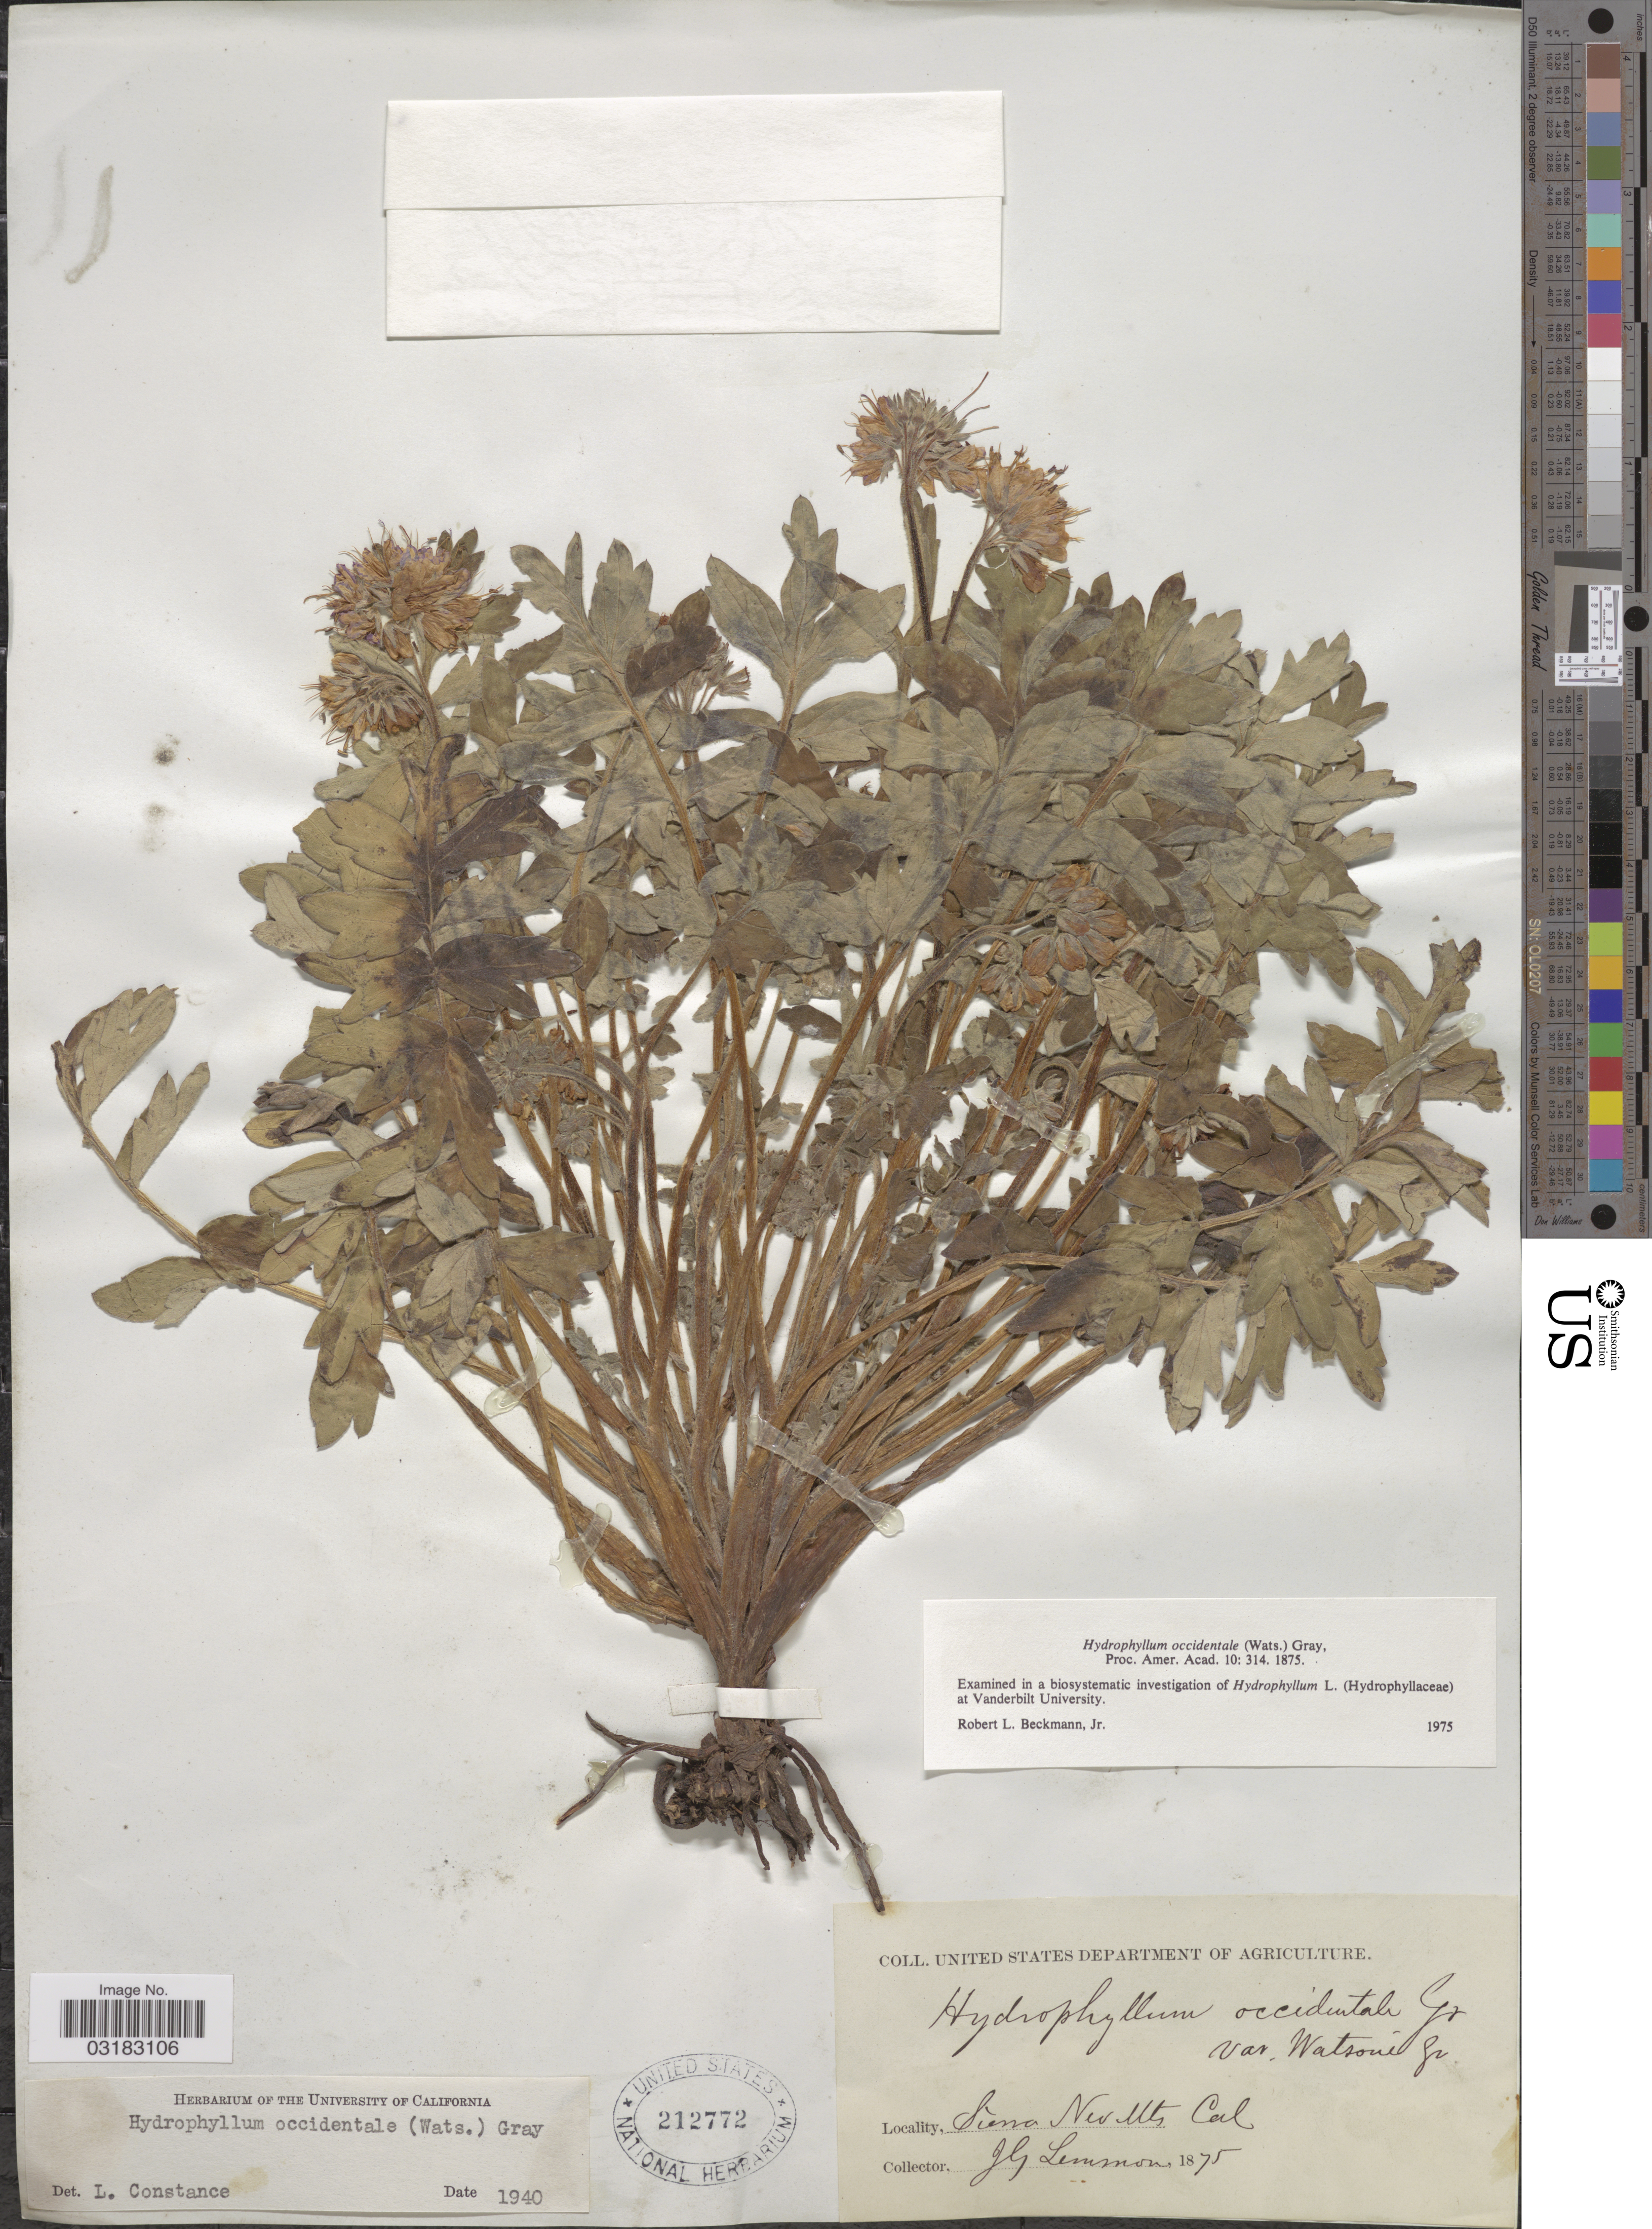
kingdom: Plantae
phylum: Tracheophyta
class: Magnoliopsida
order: Boraginales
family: Hydrophyllaceae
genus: Hydrophyllum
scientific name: Hydrophyllum occidentale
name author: (S. Watson) A. Gray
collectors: J. Lemmon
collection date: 1875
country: United States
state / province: California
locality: Sierra Nev. Mts.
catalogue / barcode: US 212772